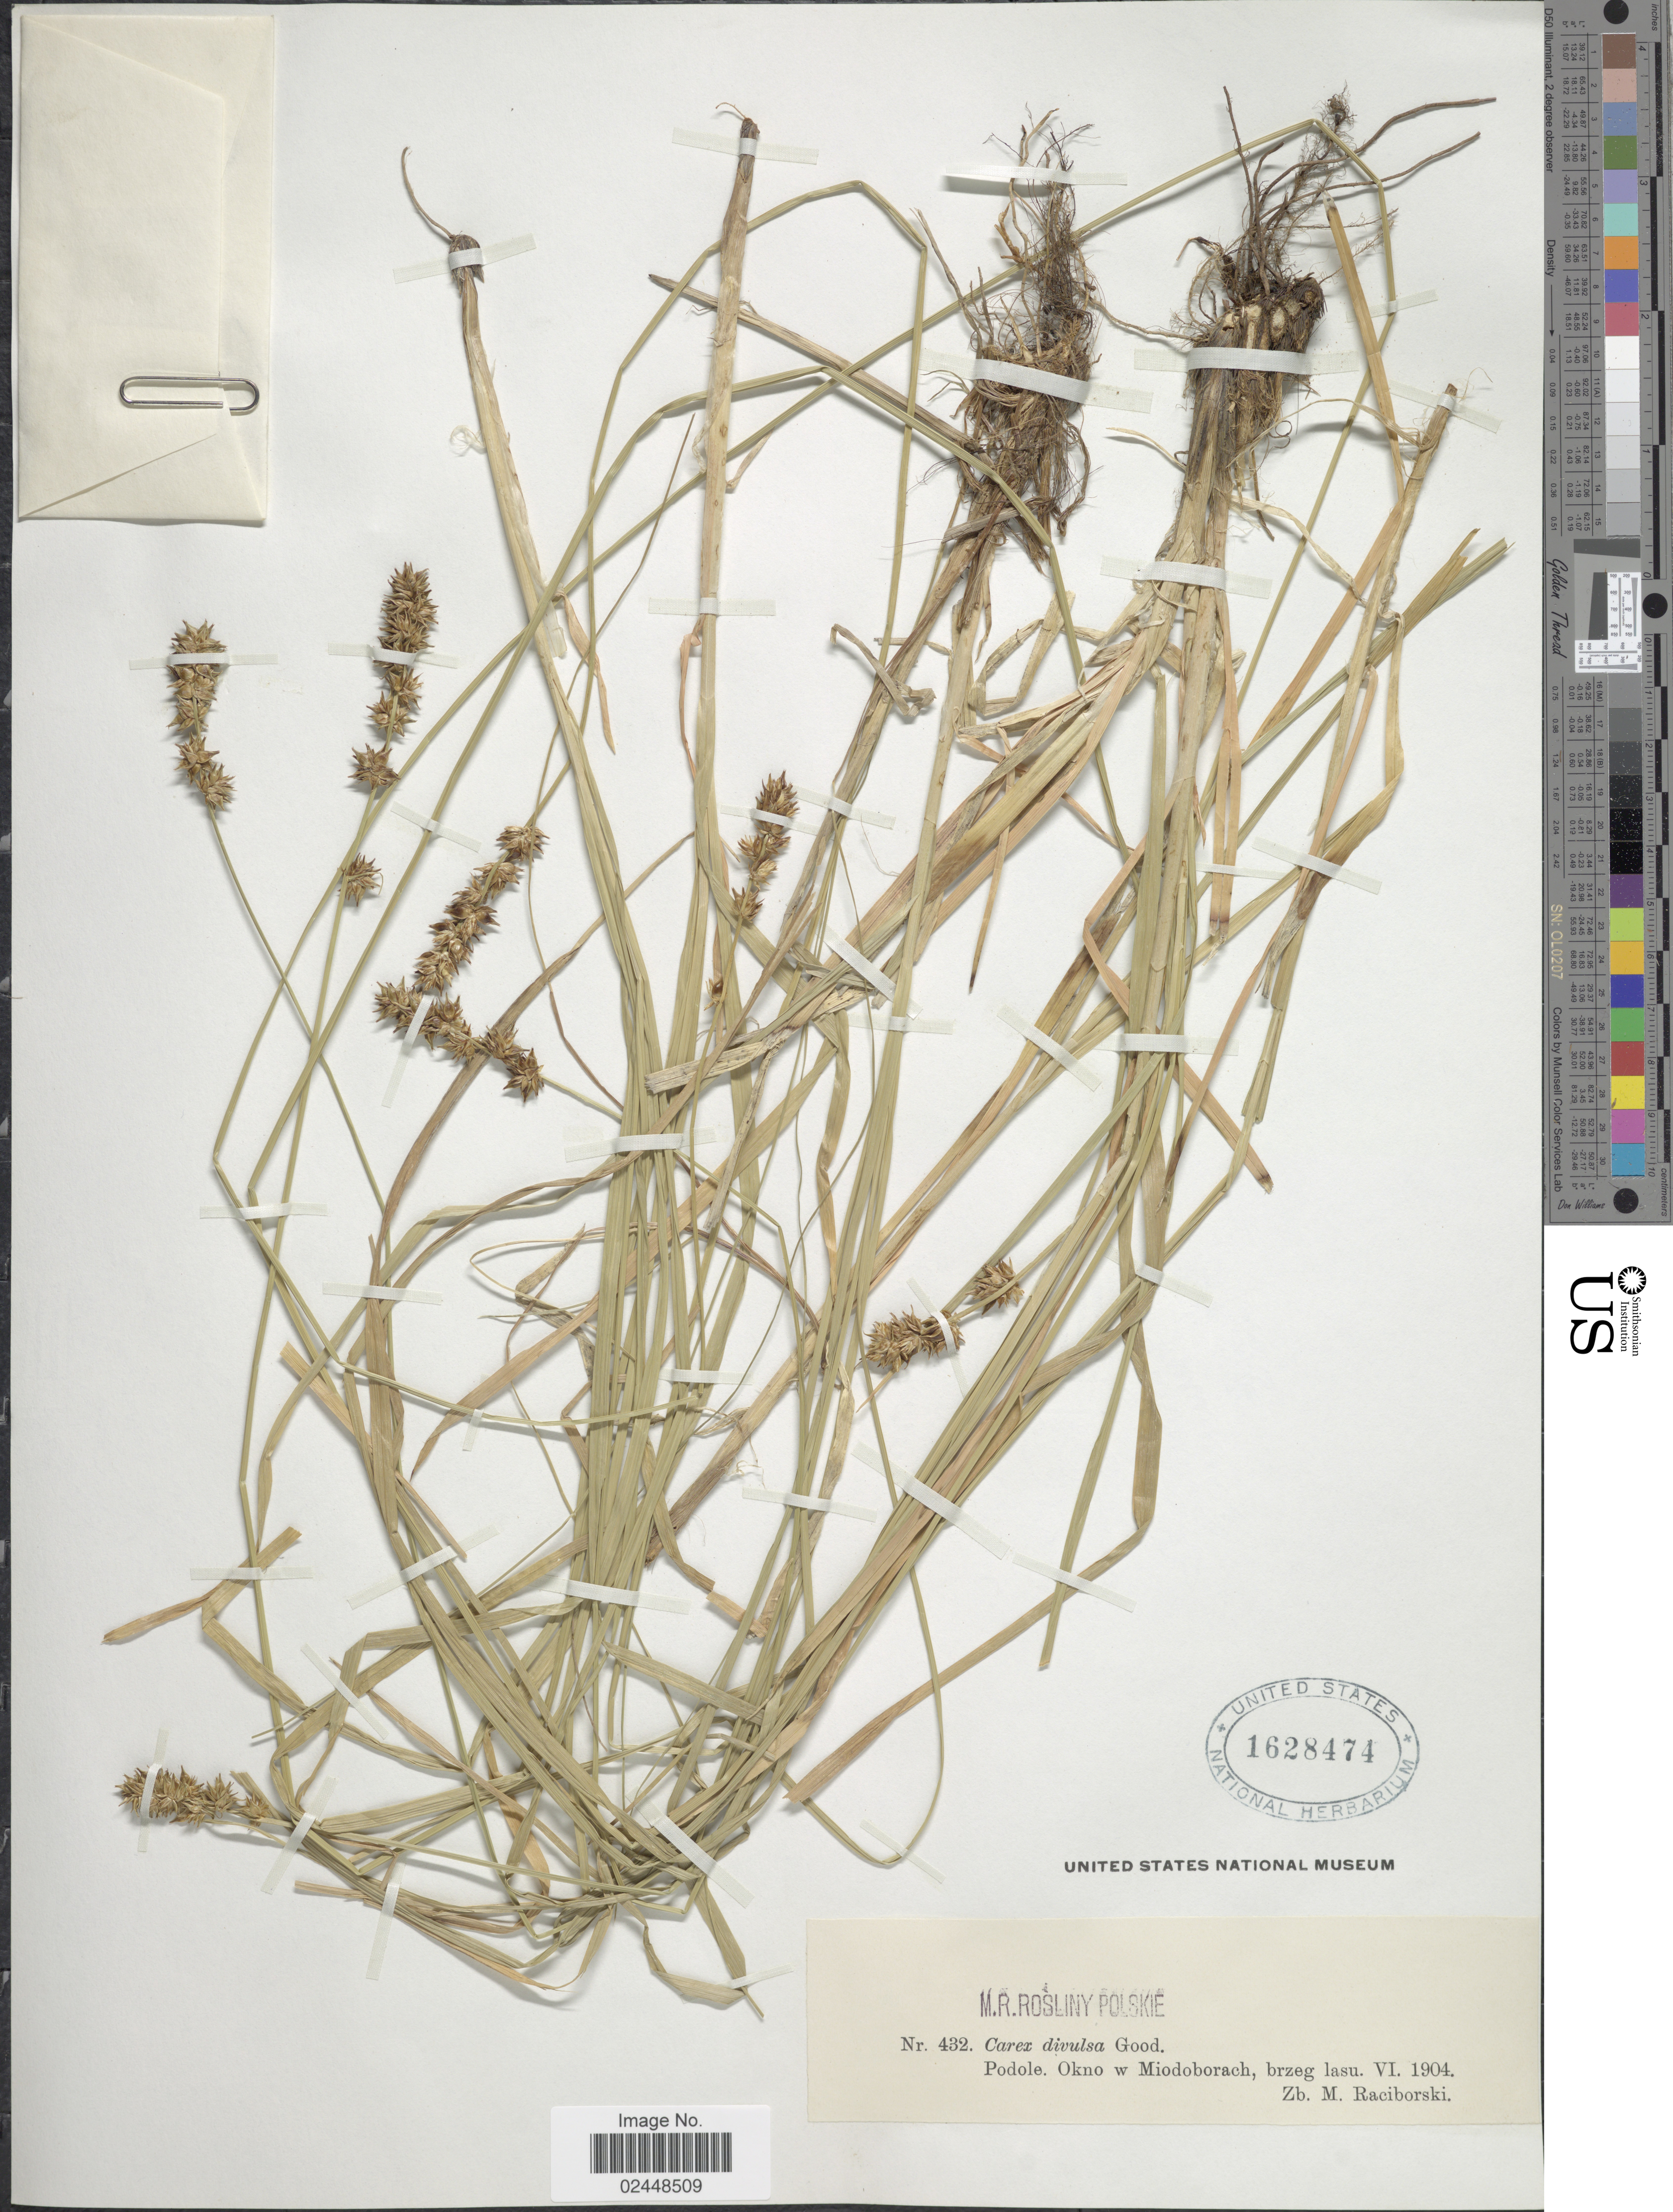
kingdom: Plantae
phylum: Tracheophyta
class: Liliopsida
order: Poales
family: Cyperaceae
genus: Carex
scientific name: Carex divulsa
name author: Stokes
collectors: Z. Raciborski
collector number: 432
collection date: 1904-06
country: Poland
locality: Podole. Okno w Miodoborach, brzeg lasu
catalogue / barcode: US 1628474